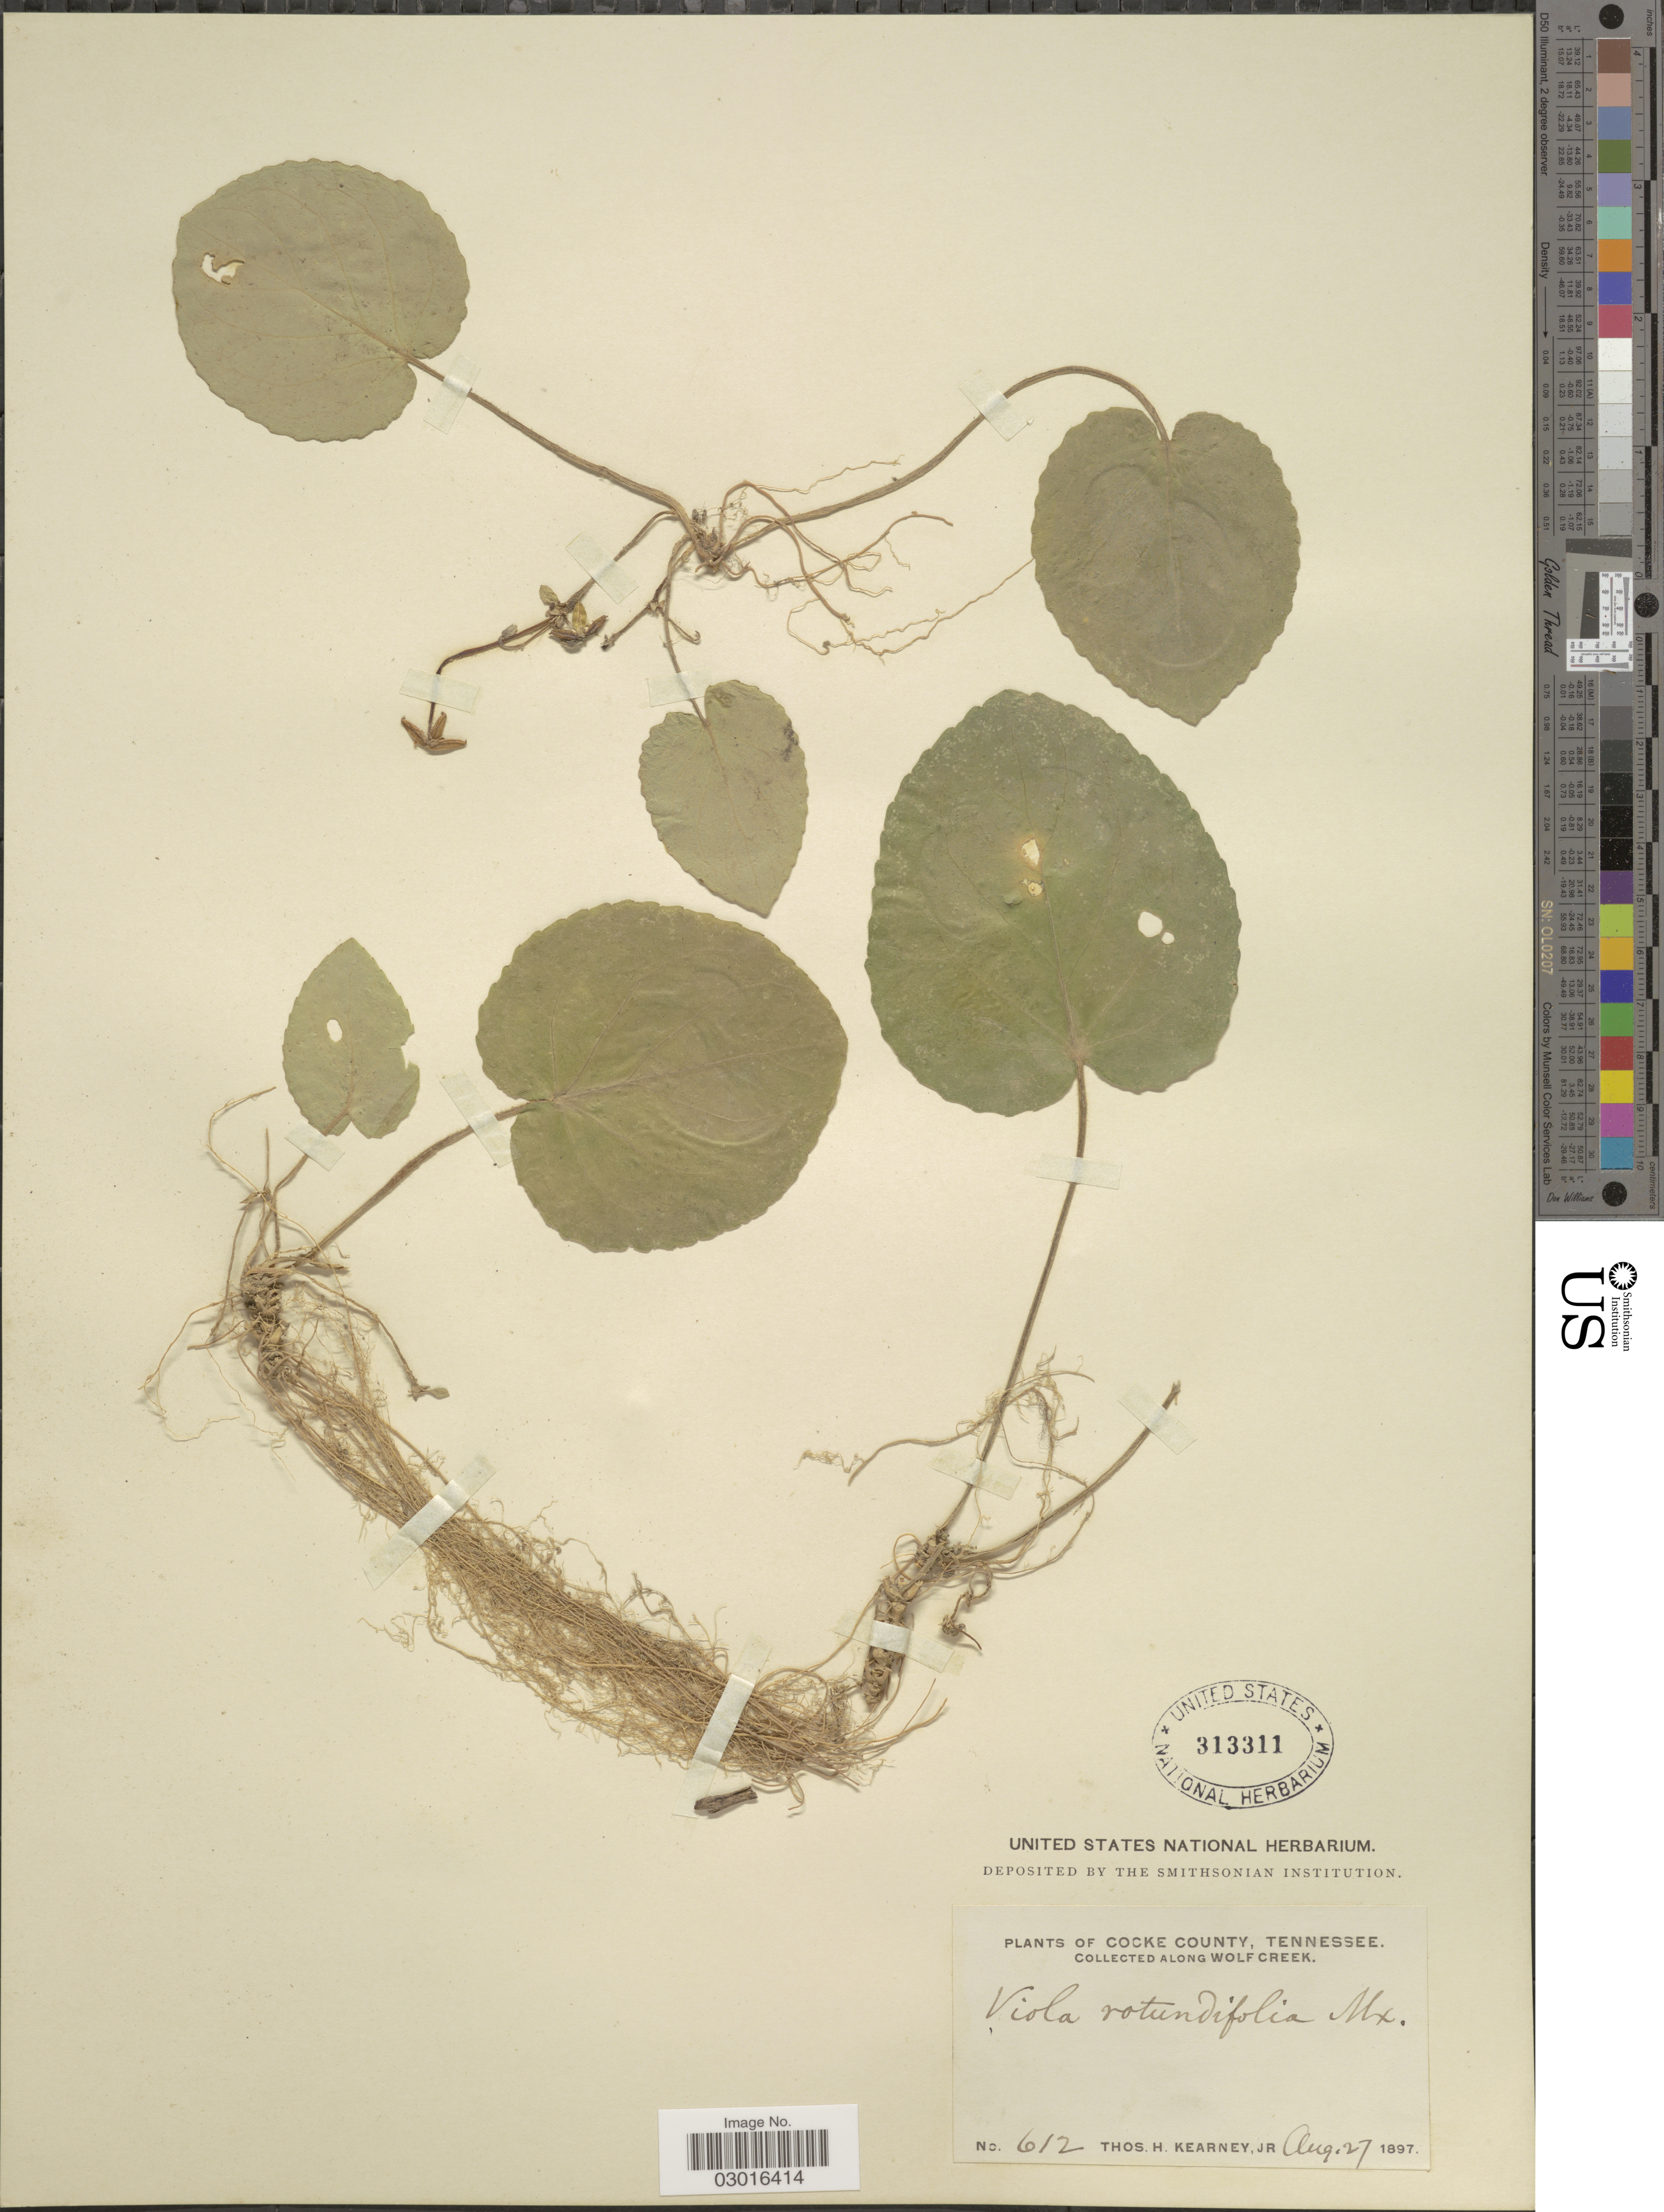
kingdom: Plantae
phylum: Tracheophyta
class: Magnoliopsida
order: Malpighiales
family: Violaceae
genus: Viola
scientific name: Viola rotundifolia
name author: Michx.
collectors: T. H. Kearney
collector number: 612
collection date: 1897-08-27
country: United States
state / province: Tennessee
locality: Cocke County. Along Wolf Creek.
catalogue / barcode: US 313311